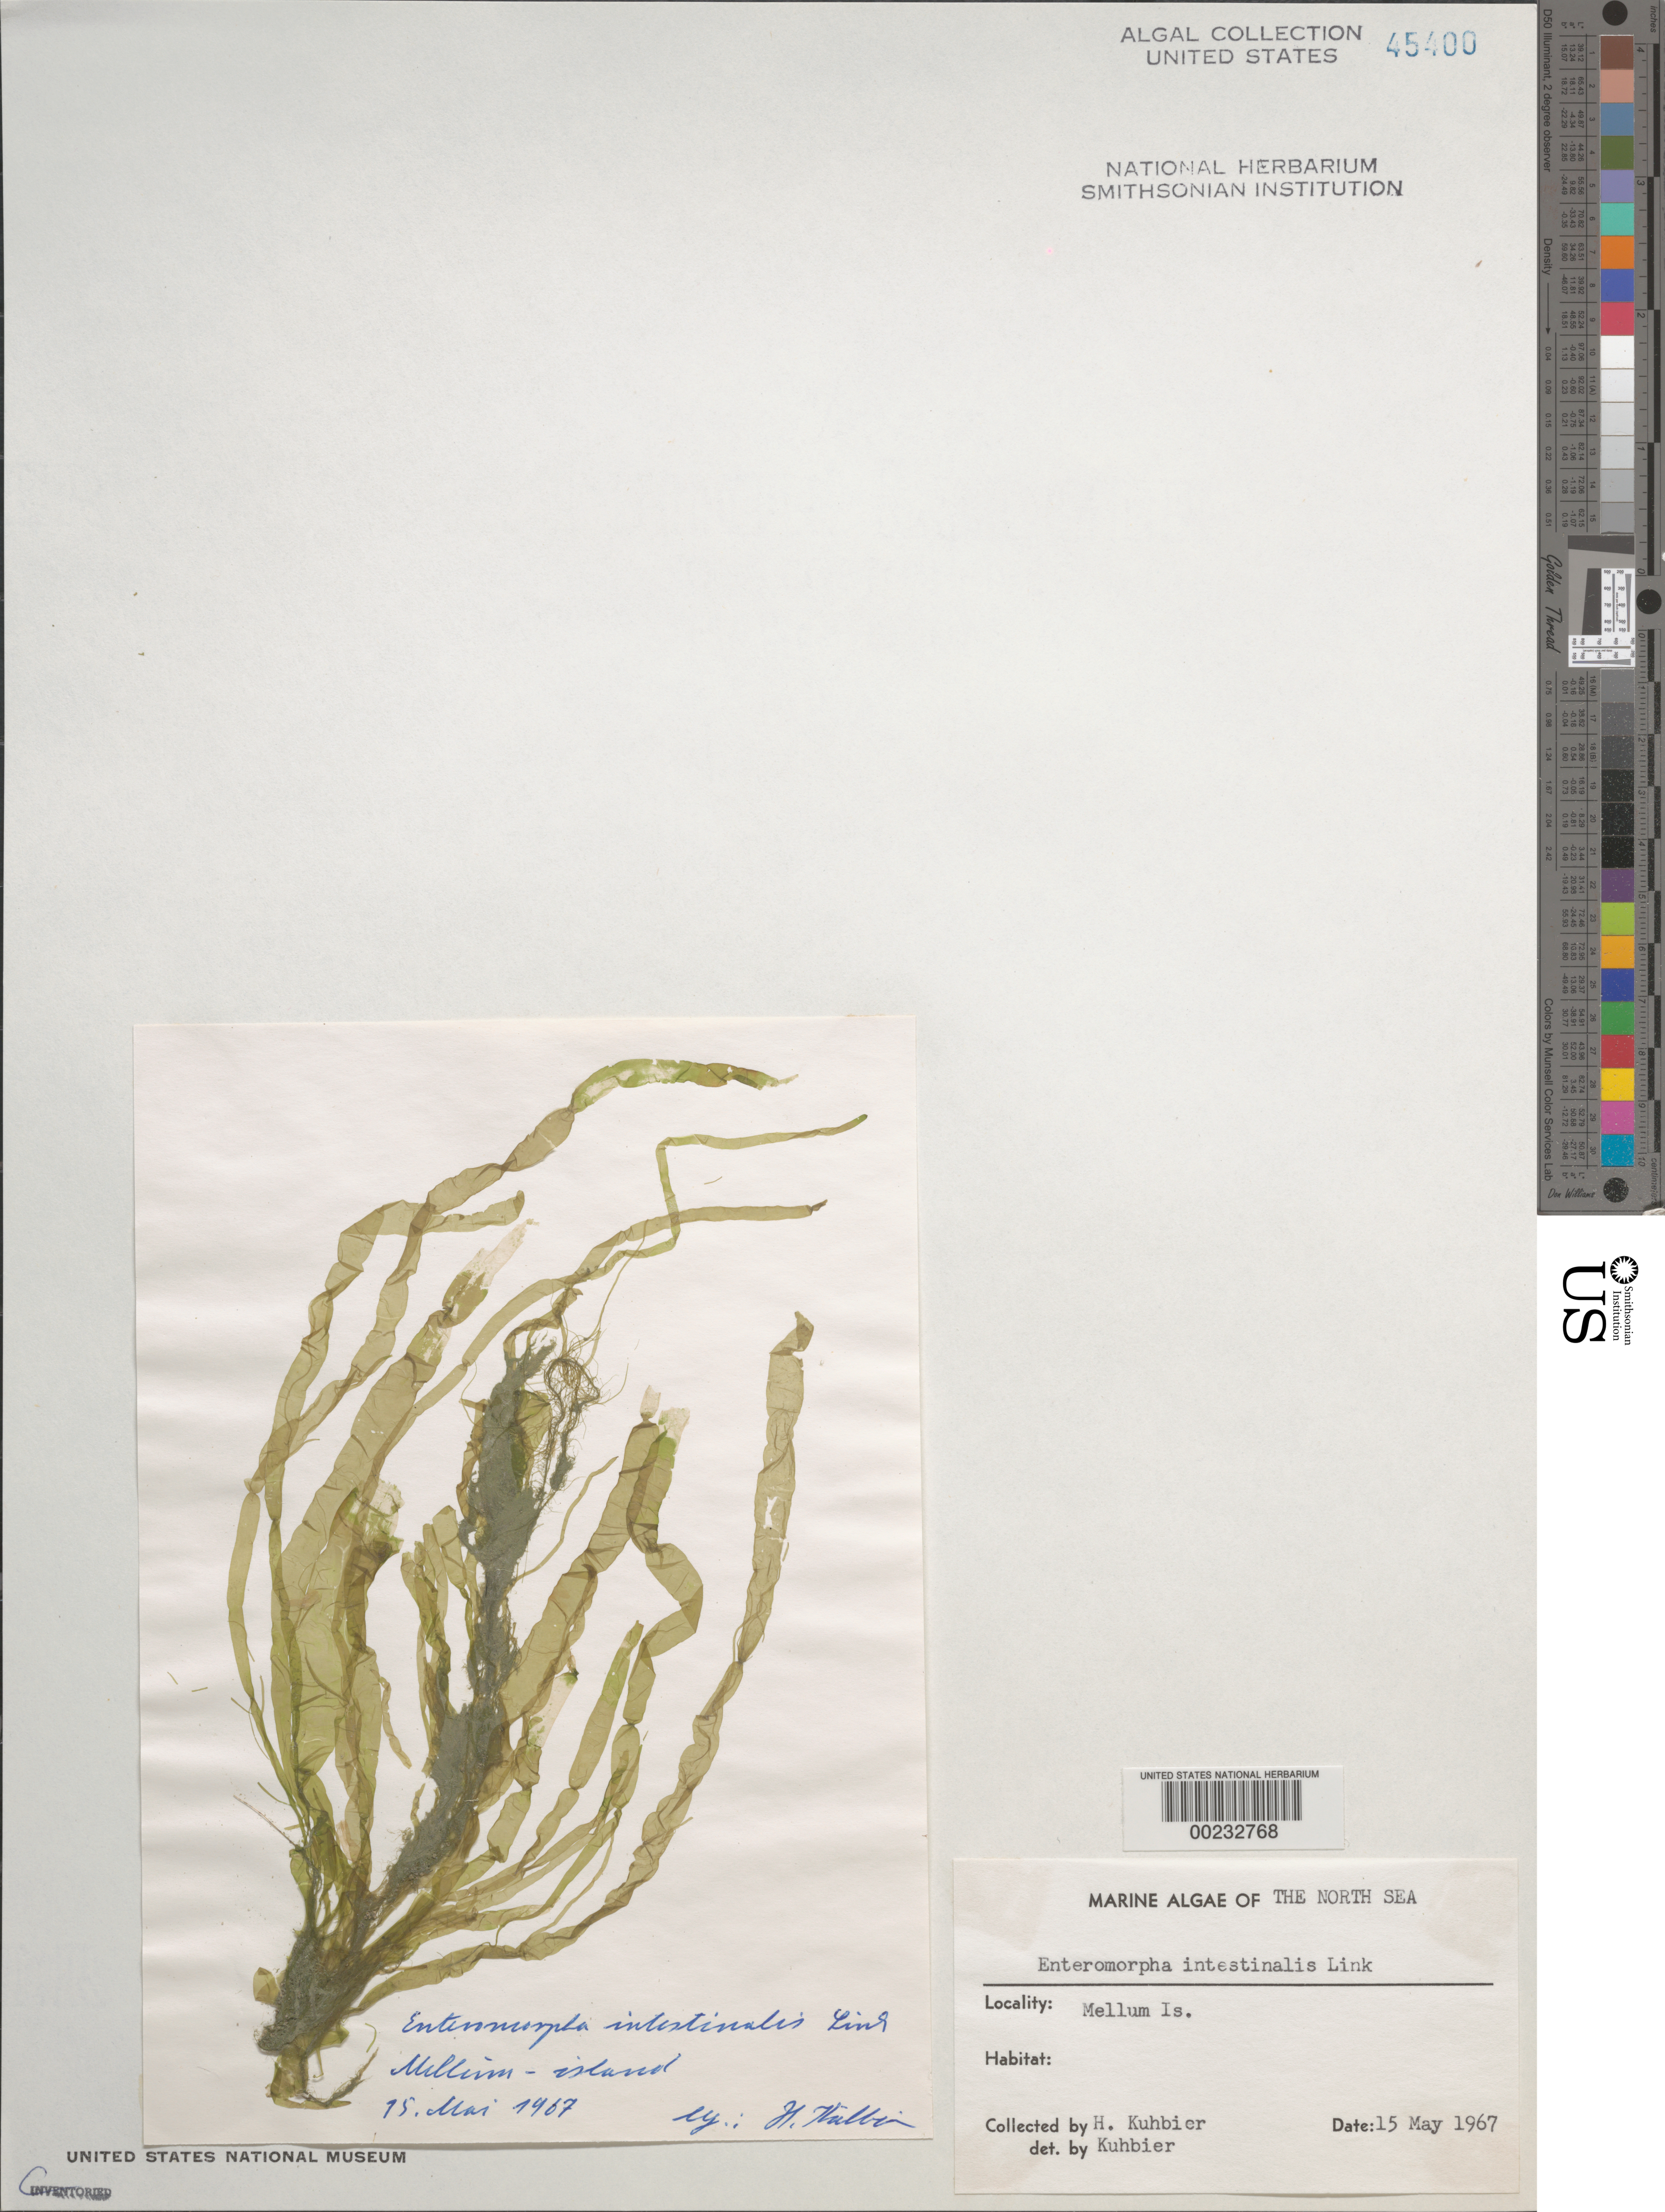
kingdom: Plantae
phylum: Chlorophyta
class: Ulvophyceae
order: Ulvales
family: Ulvaceae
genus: Ulva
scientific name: Ulva intestinalis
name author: L.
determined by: Algae name updating Project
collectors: H. Kuhbier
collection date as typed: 15 May 1967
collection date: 1967-05-15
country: Germany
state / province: Niedersachsen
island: Mellum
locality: North Sea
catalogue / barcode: US 45400